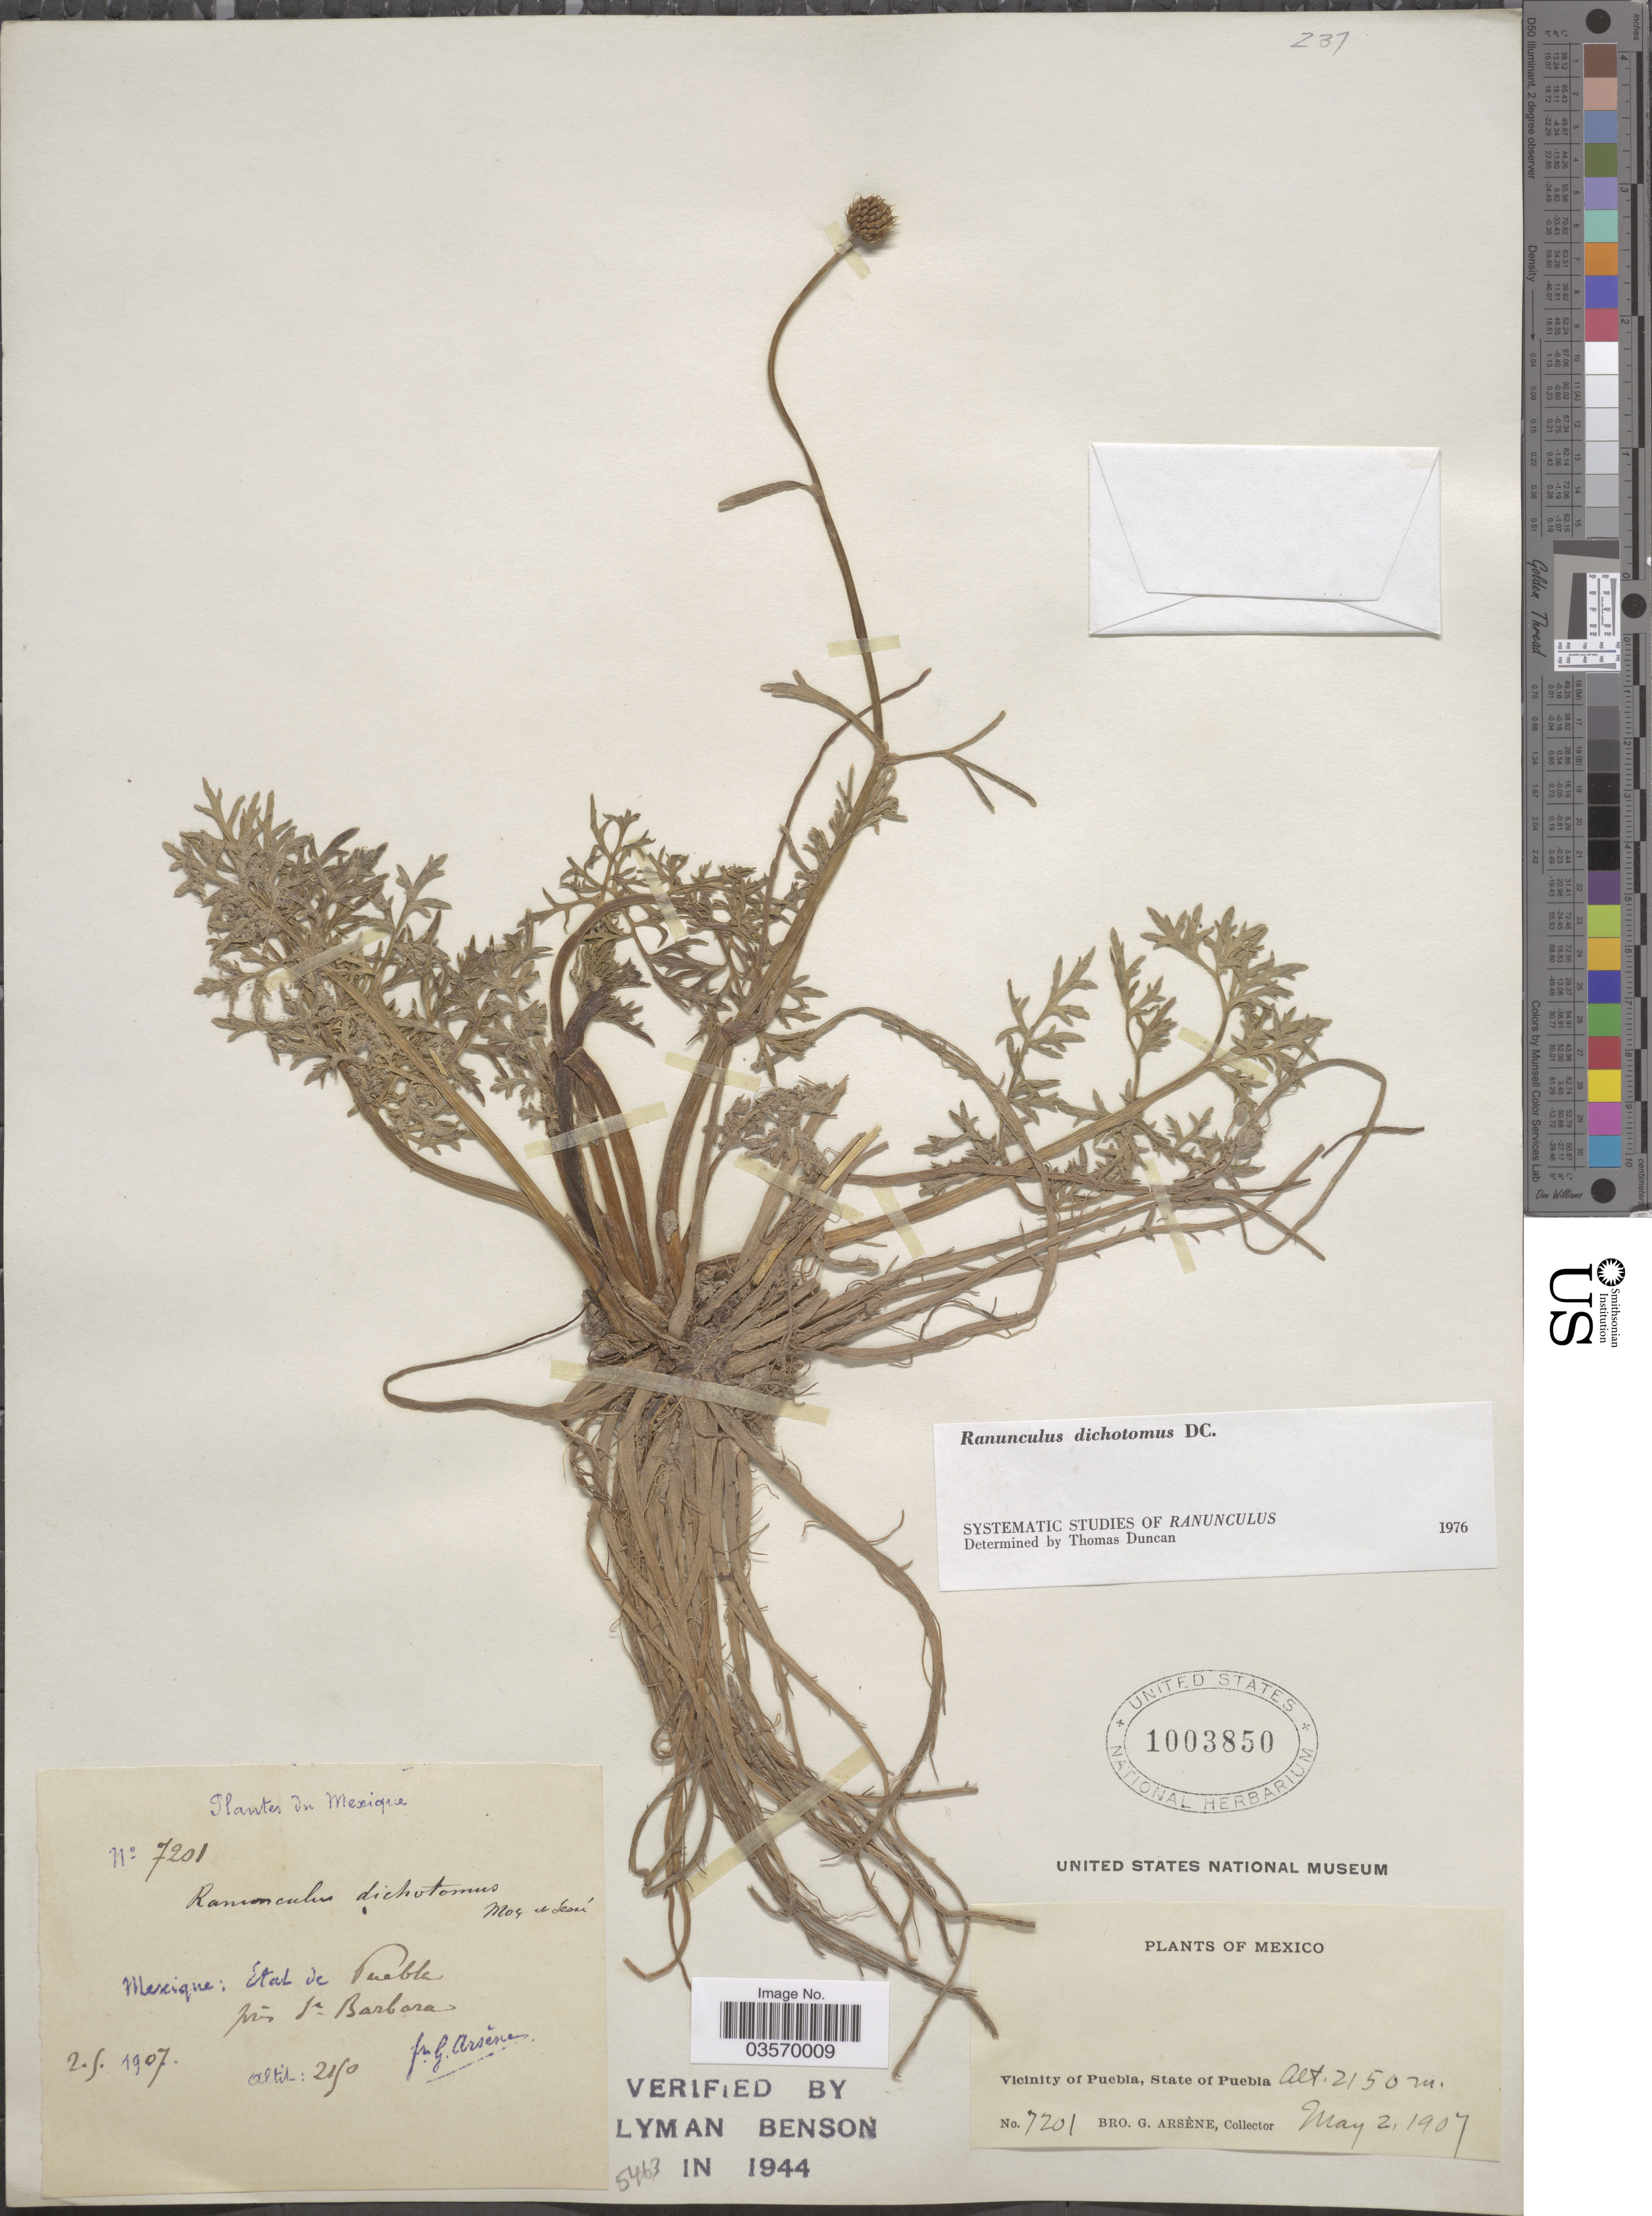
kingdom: Plantae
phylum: Tracheophyta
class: Magnoliopsida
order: Ranunculales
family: Ranunculaceae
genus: Ranunculus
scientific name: Ranunculus dichotomus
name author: Moc. & Sessé ex DC.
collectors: Bro. G. Arsène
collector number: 7201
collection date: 1907-05-02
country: Mexico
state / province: Puebla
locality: Vicinity of Puebla. Prés Sa Barbara.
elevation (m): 2150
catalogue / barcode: US 1003850